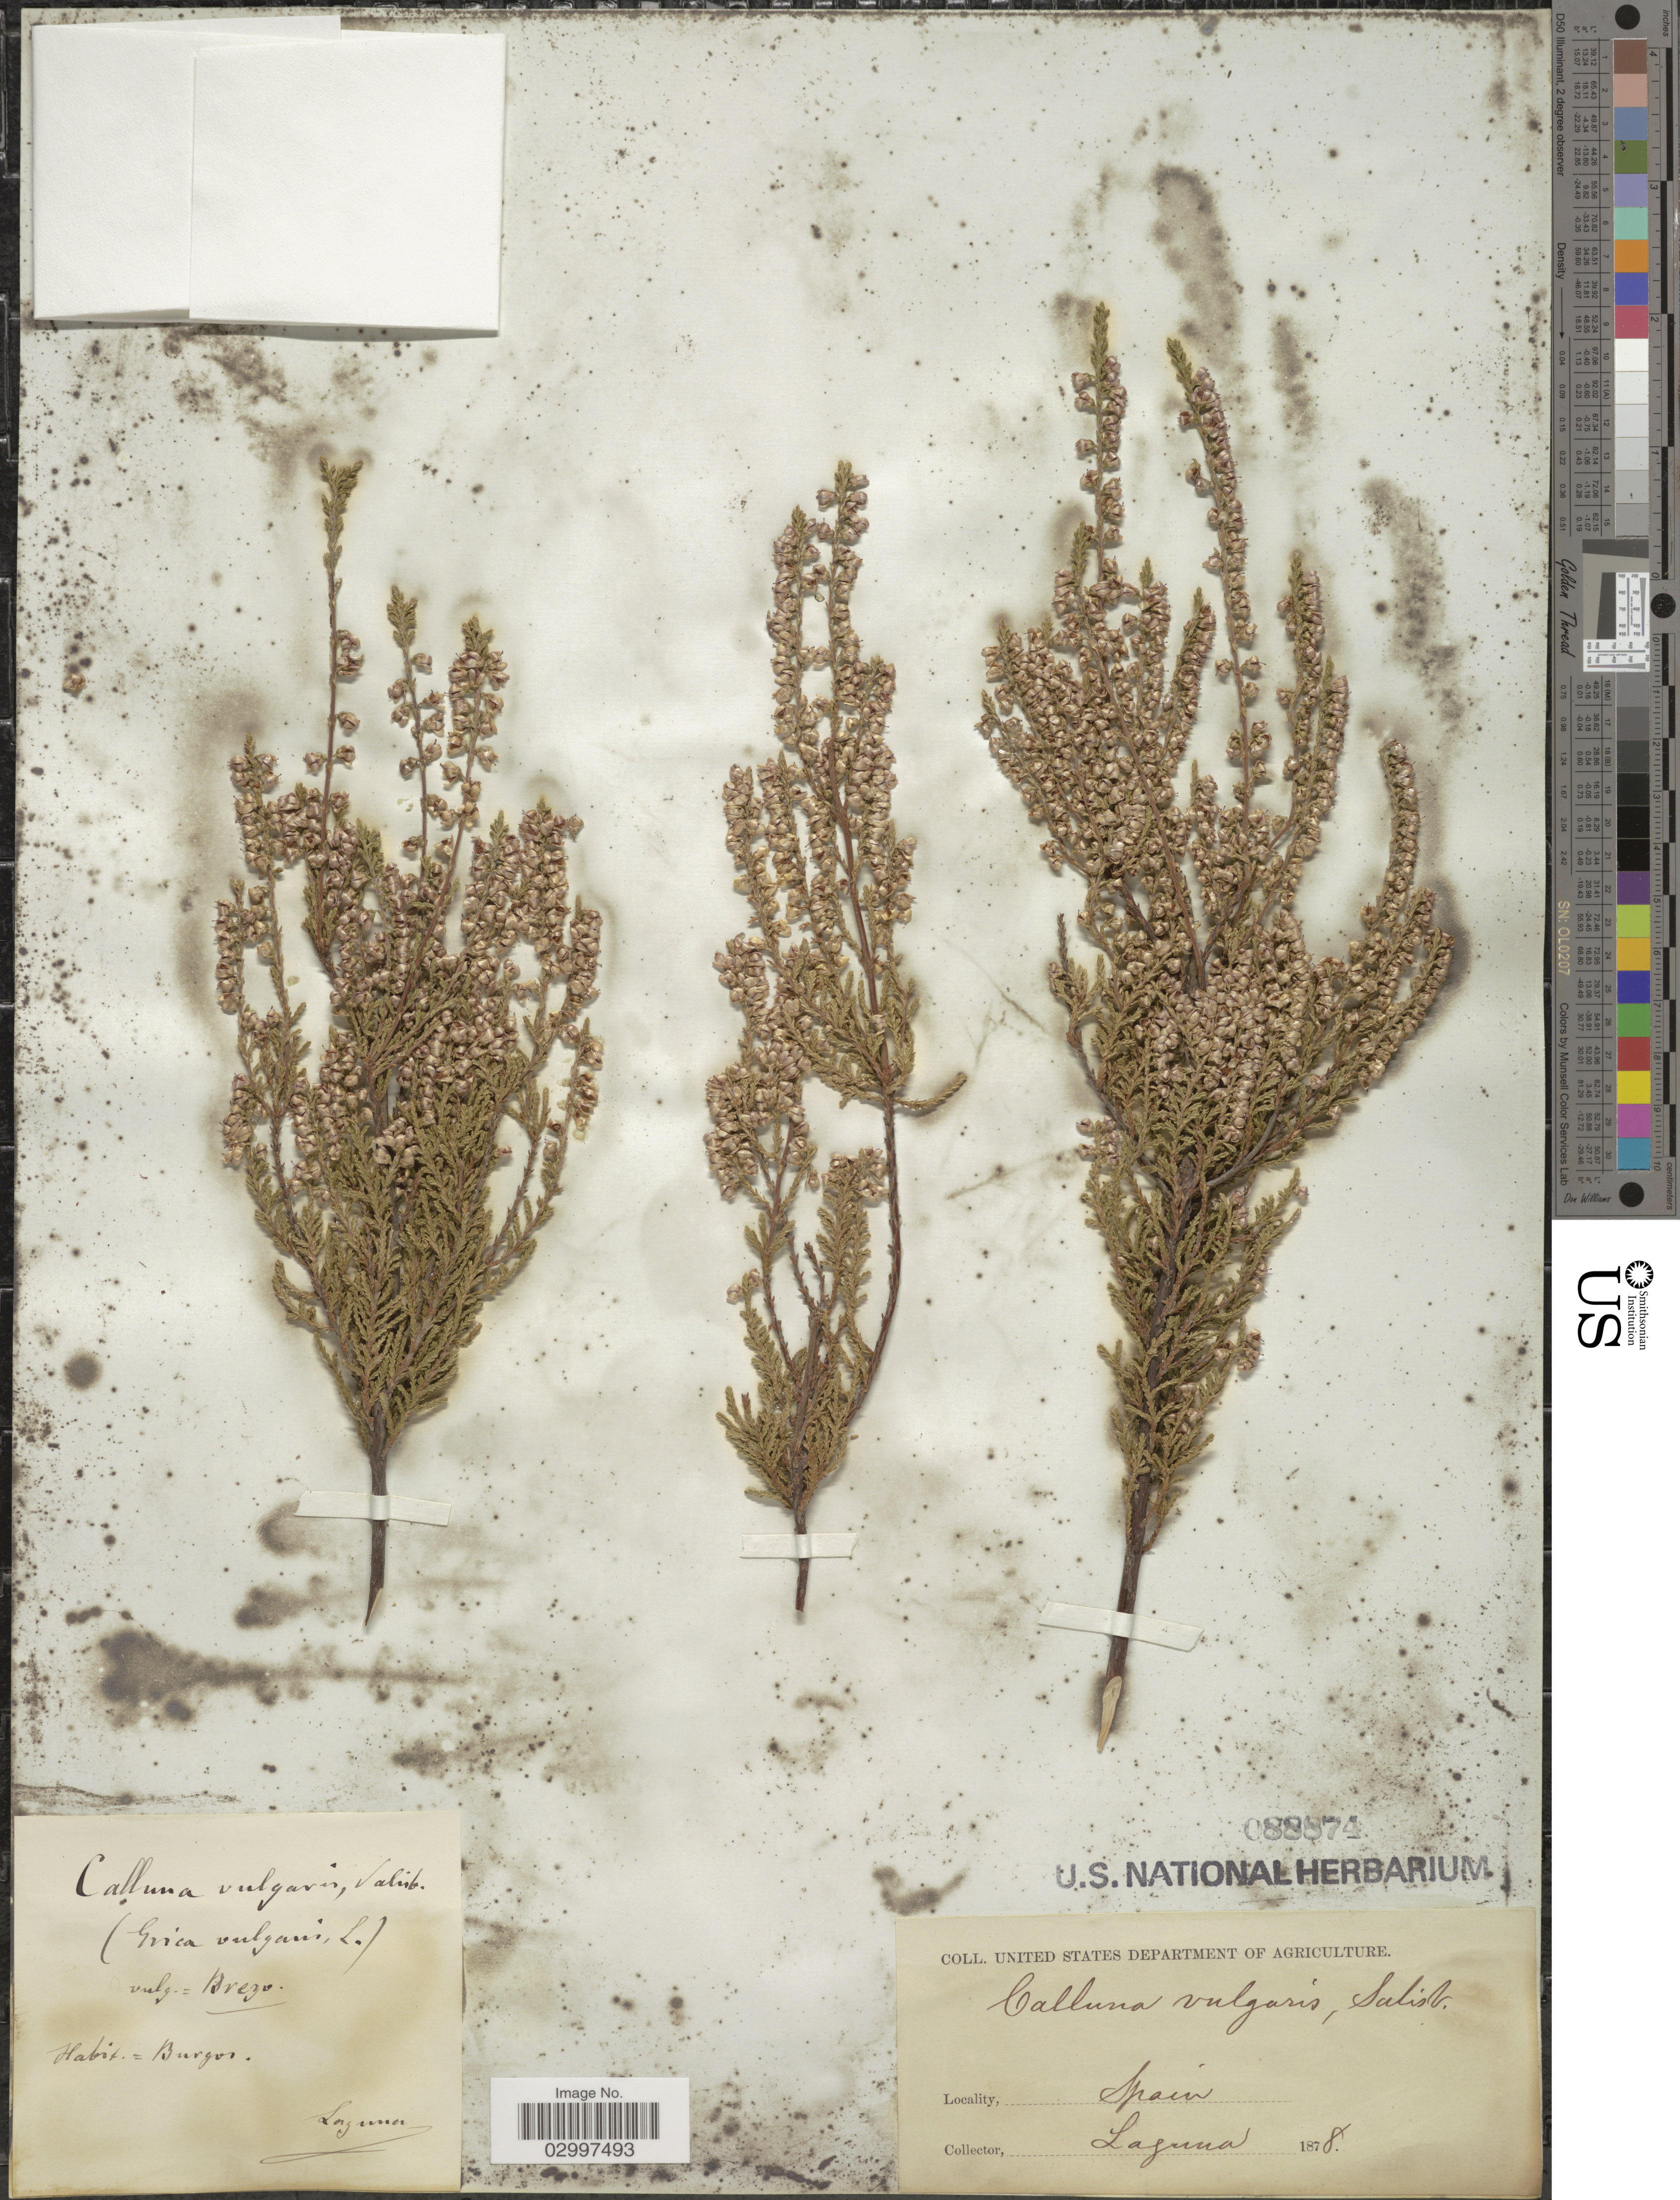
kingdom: Plantae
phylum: Tracheophyta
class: Magnoliopsida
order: Ericales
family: Ericaceae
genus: Calluna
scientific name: Calluna vulgaris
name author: (L.) Hull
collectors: -. Laguna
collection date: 1878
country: Spain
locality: Burgos.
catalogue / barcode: US 88874